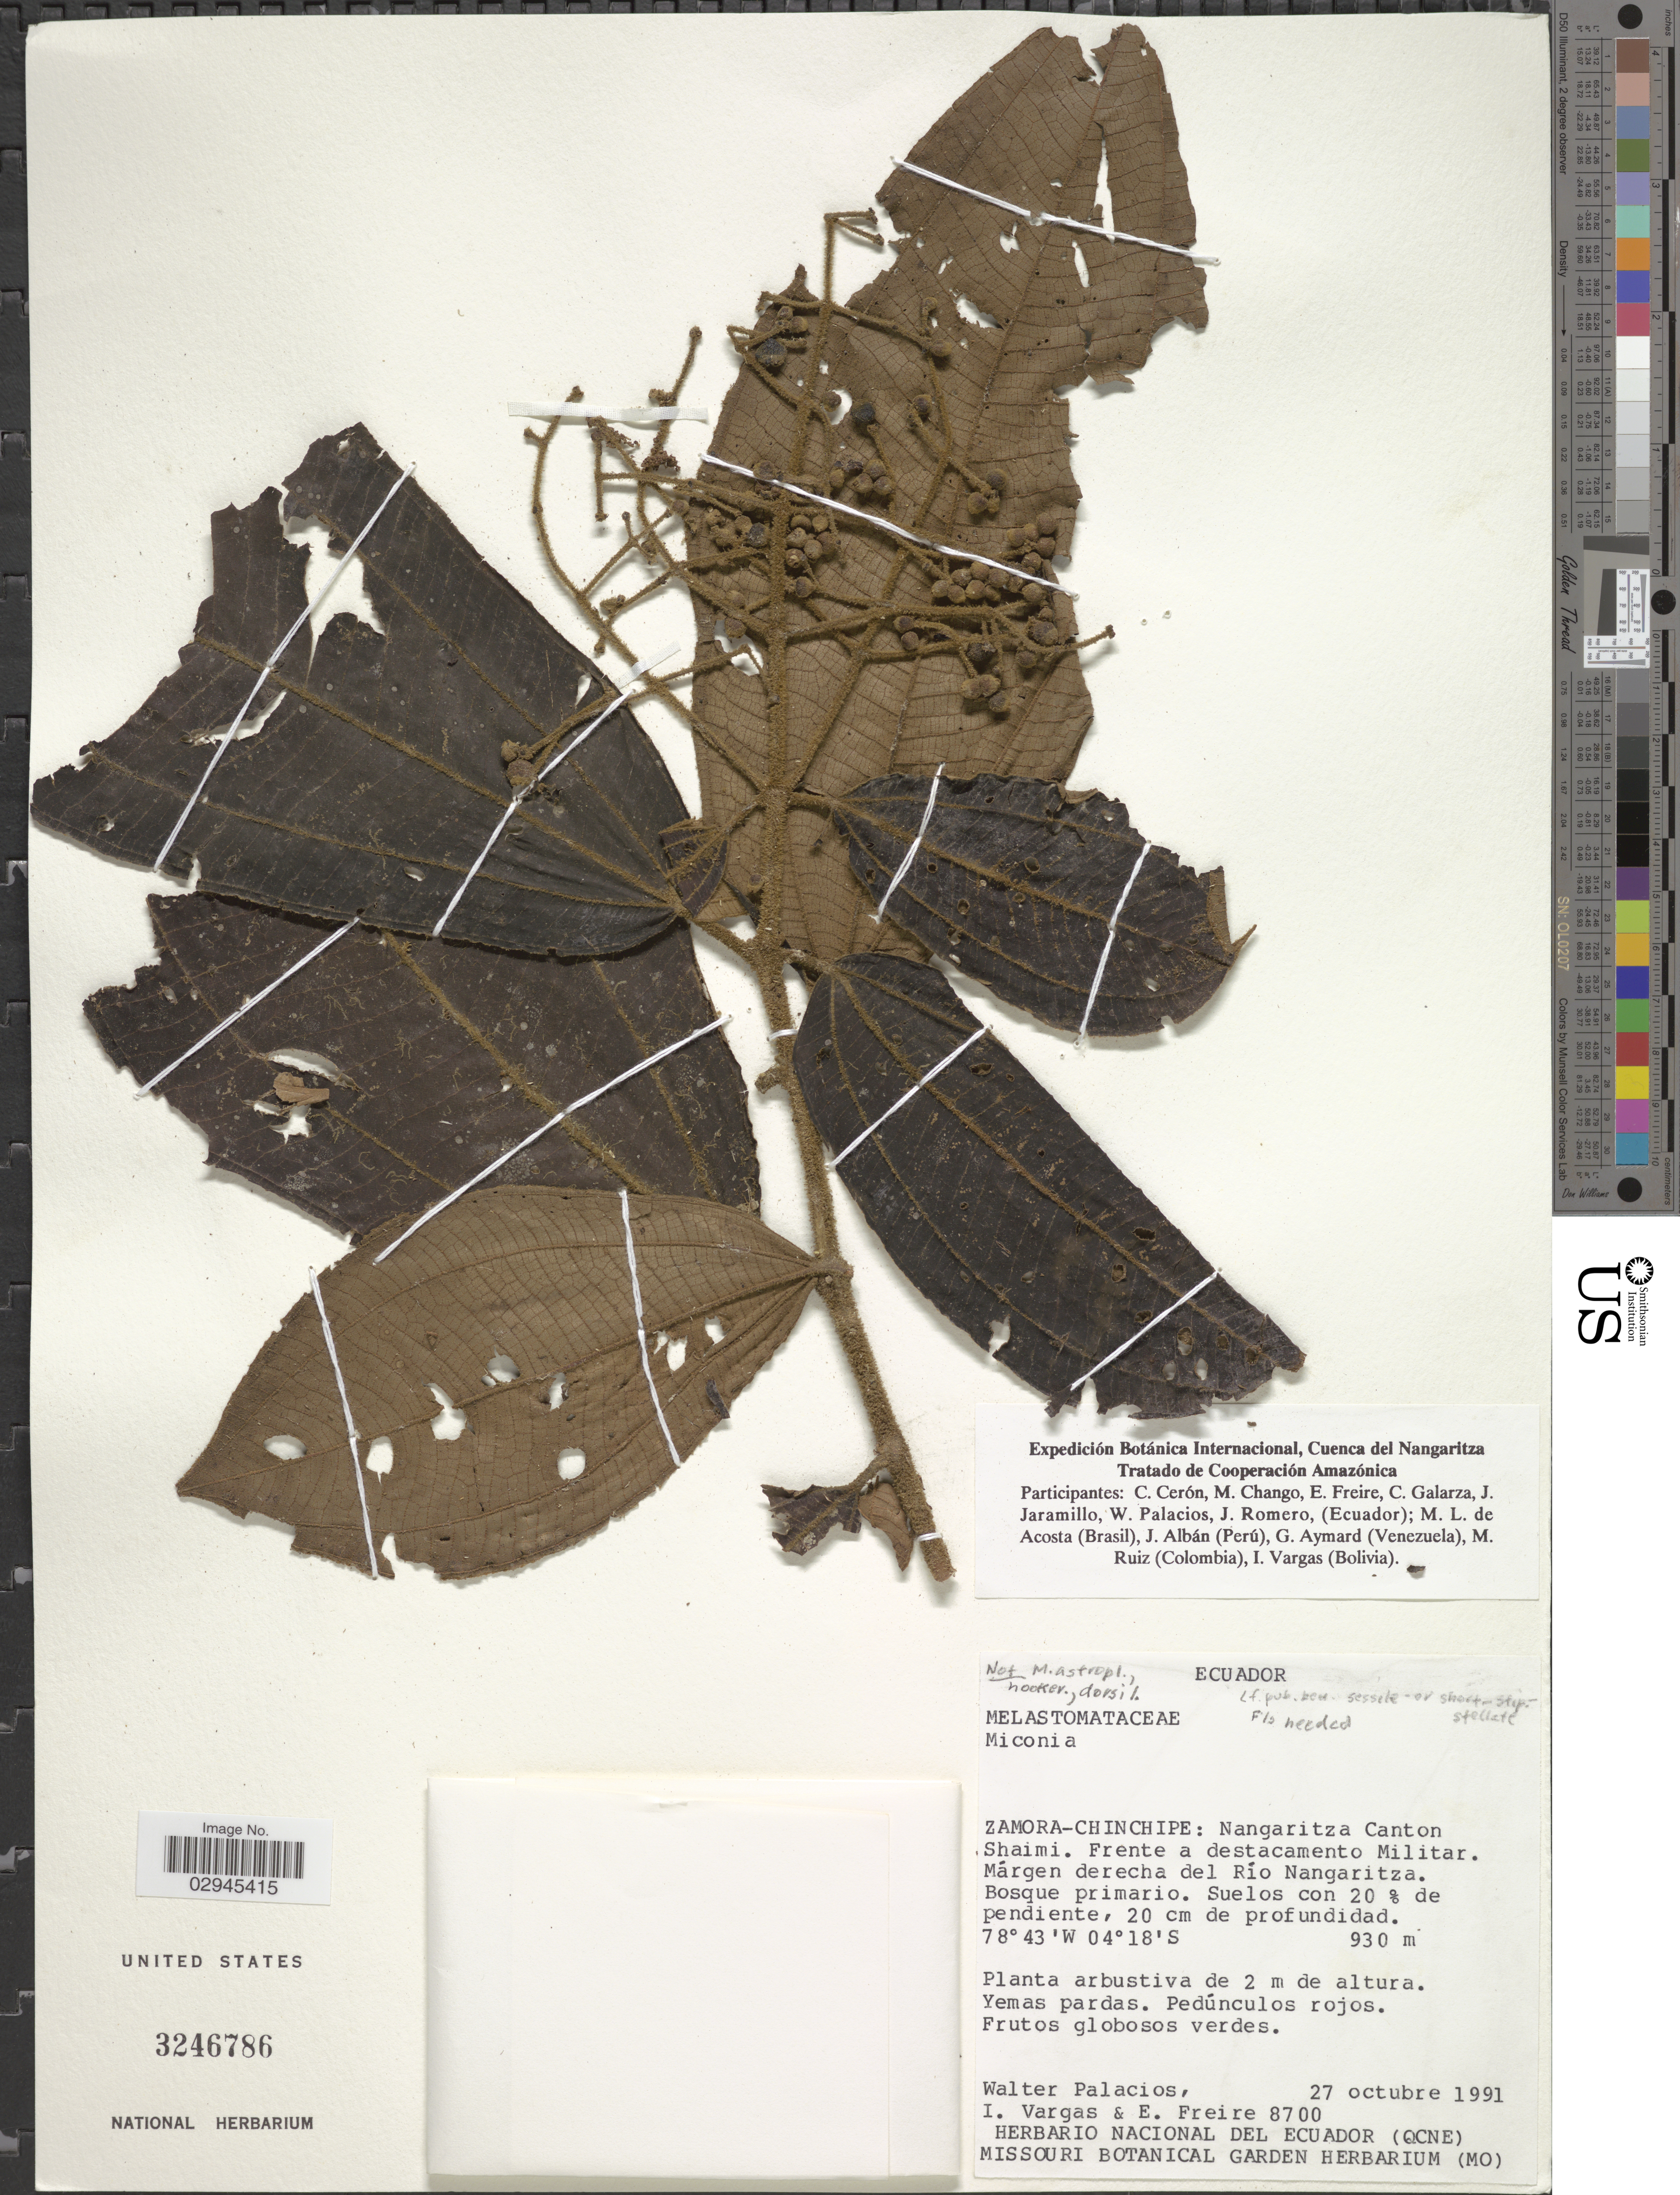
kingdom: Plantae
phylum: Tracheophyta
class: Magnoliopsida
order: Myrtales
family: Melastomataceae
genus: Miconia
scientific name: Miconia sp.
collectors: W. Palacios, I. Vargas & E. Freire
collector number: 8700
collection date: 1991-10-27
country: Ecuador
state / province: Zamora-Chinchipe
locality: Nangaritza Canton. Shaimi. Frente a destacamento Militar. Márgen derecha del Río Nangaritza.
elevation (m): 930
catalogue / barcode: US 3246786